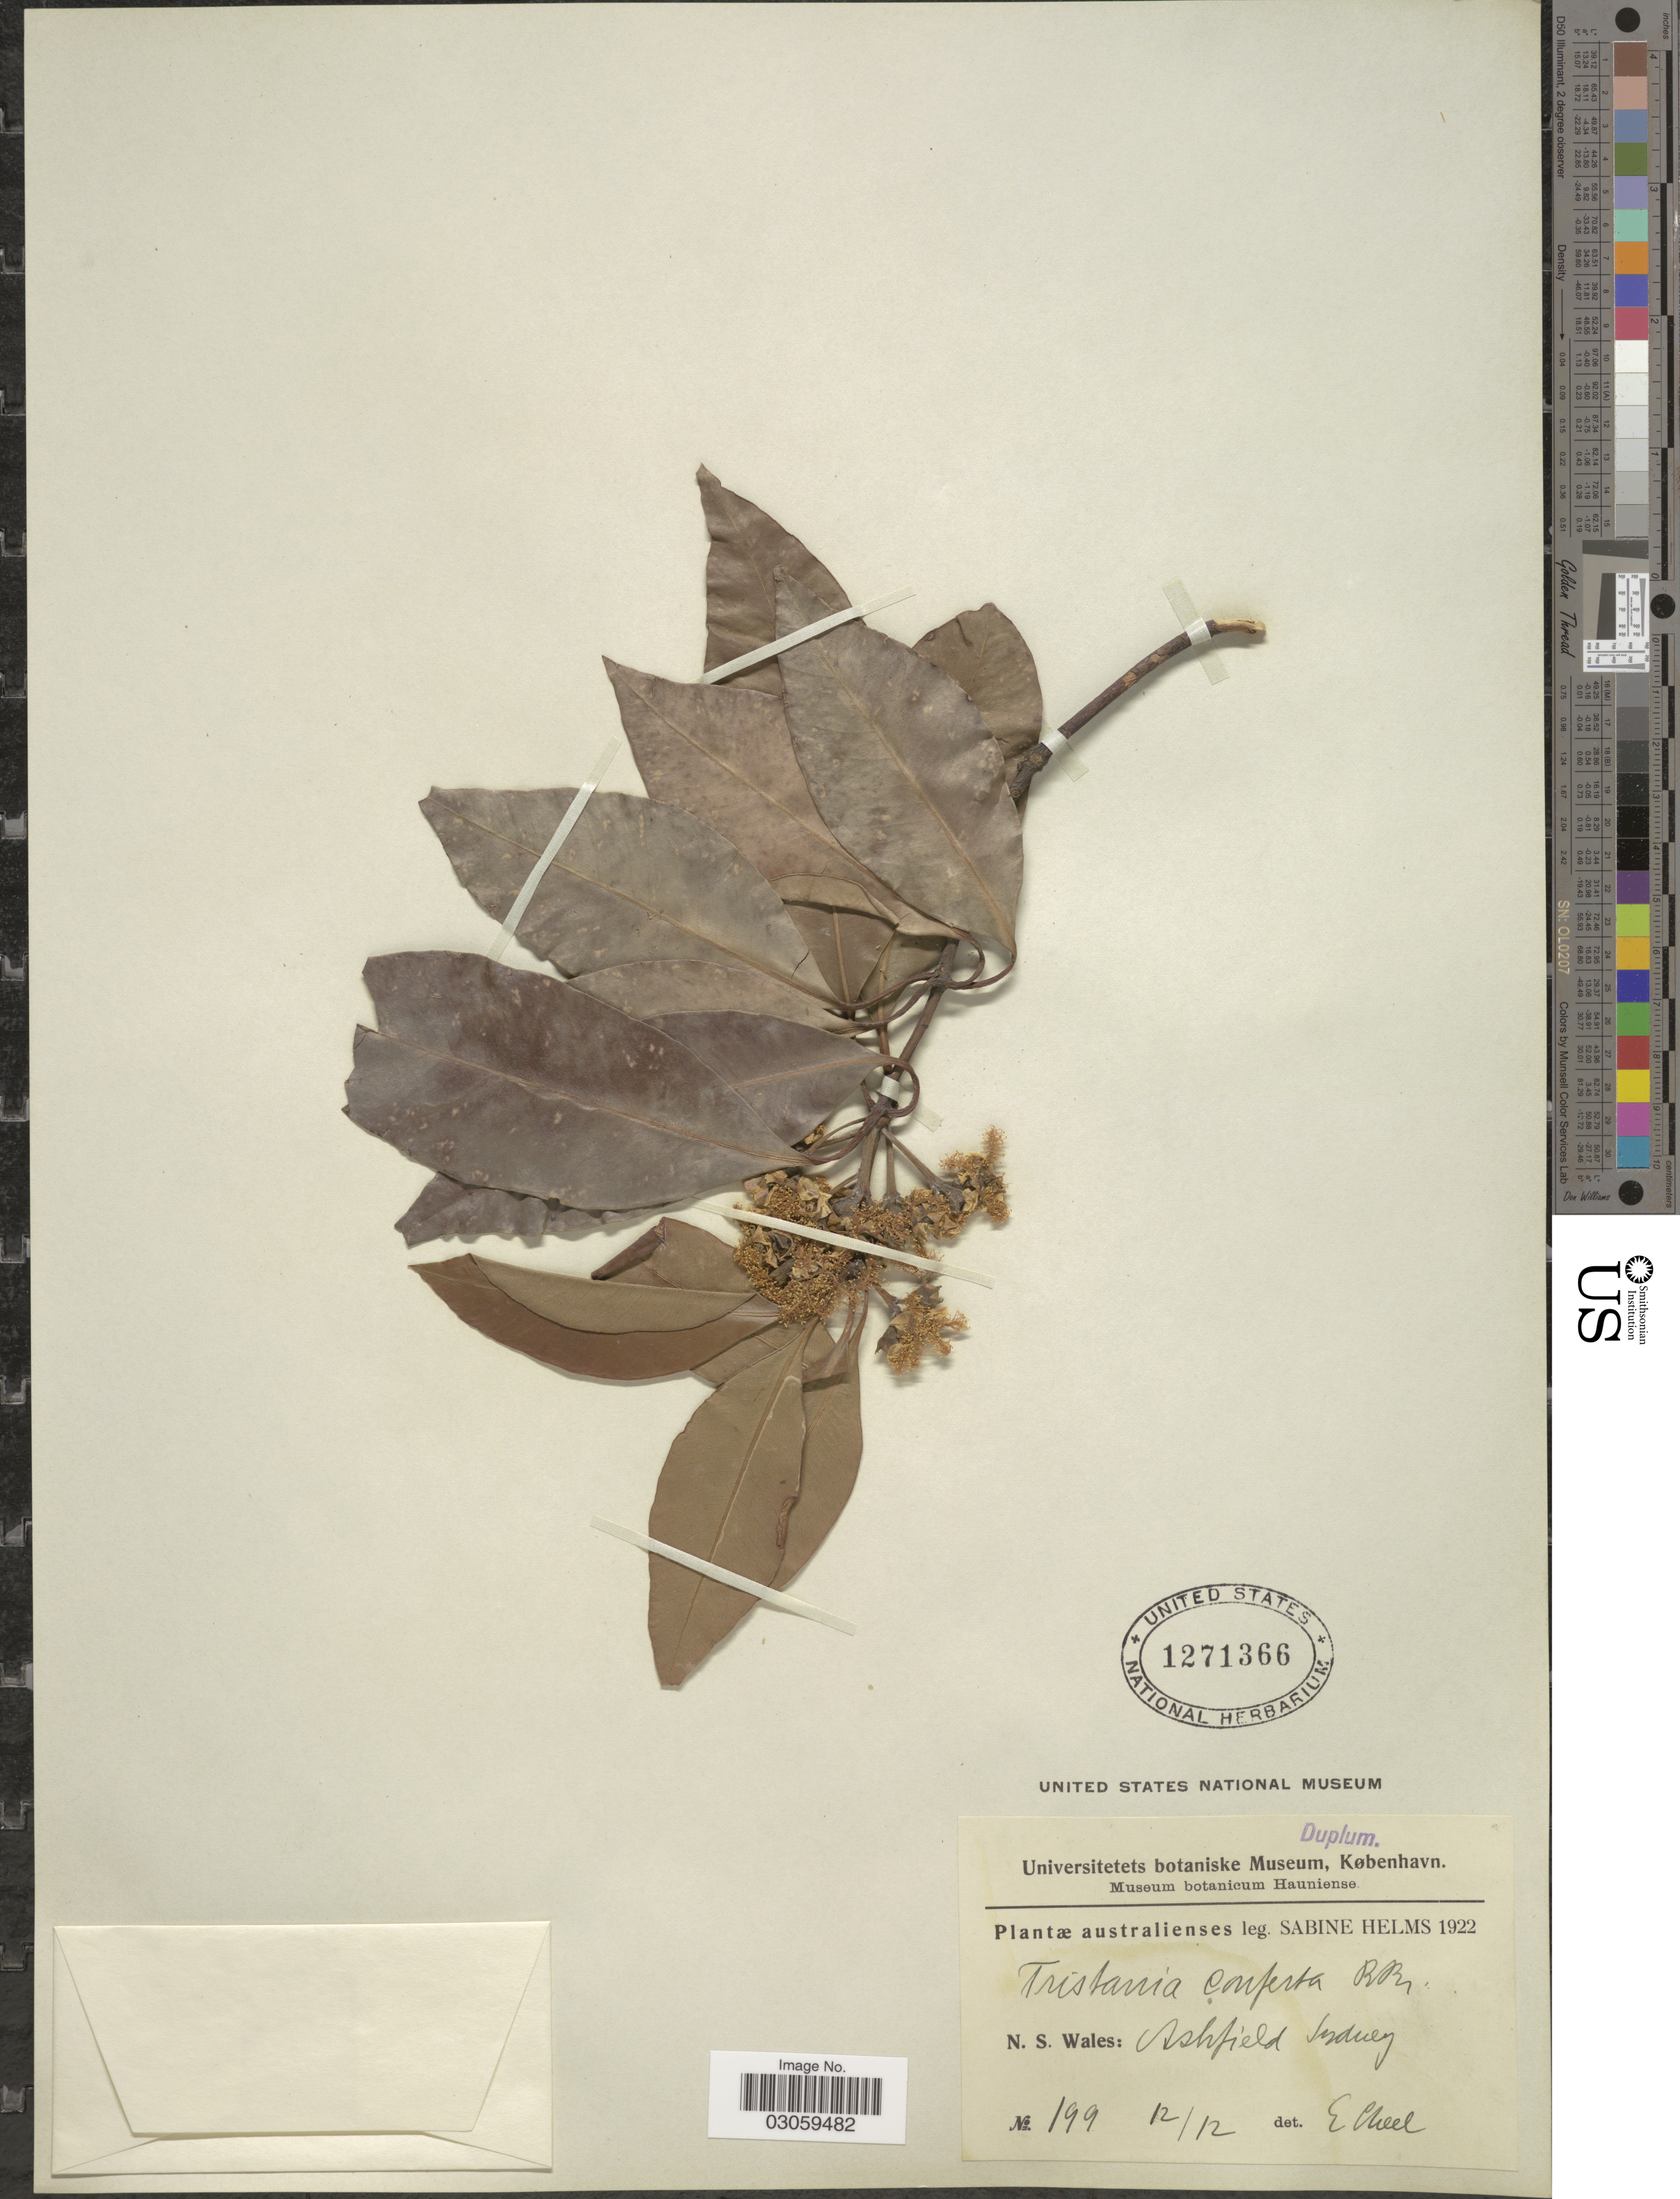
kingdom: Plantae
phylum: Tracheophyta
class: Magnoliopsida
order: Myrtales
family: Myrtaceae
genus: Lophostemon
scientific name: Lophostemon confertus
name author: (R. Br.) P.G. Wilson & J. T. Waterh.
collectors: S. Helms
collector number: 199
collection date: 1922-12-12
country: Australia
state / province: New South Wales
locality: N. S. Wales: Ashfield Sydney.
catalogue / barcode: US 1271366